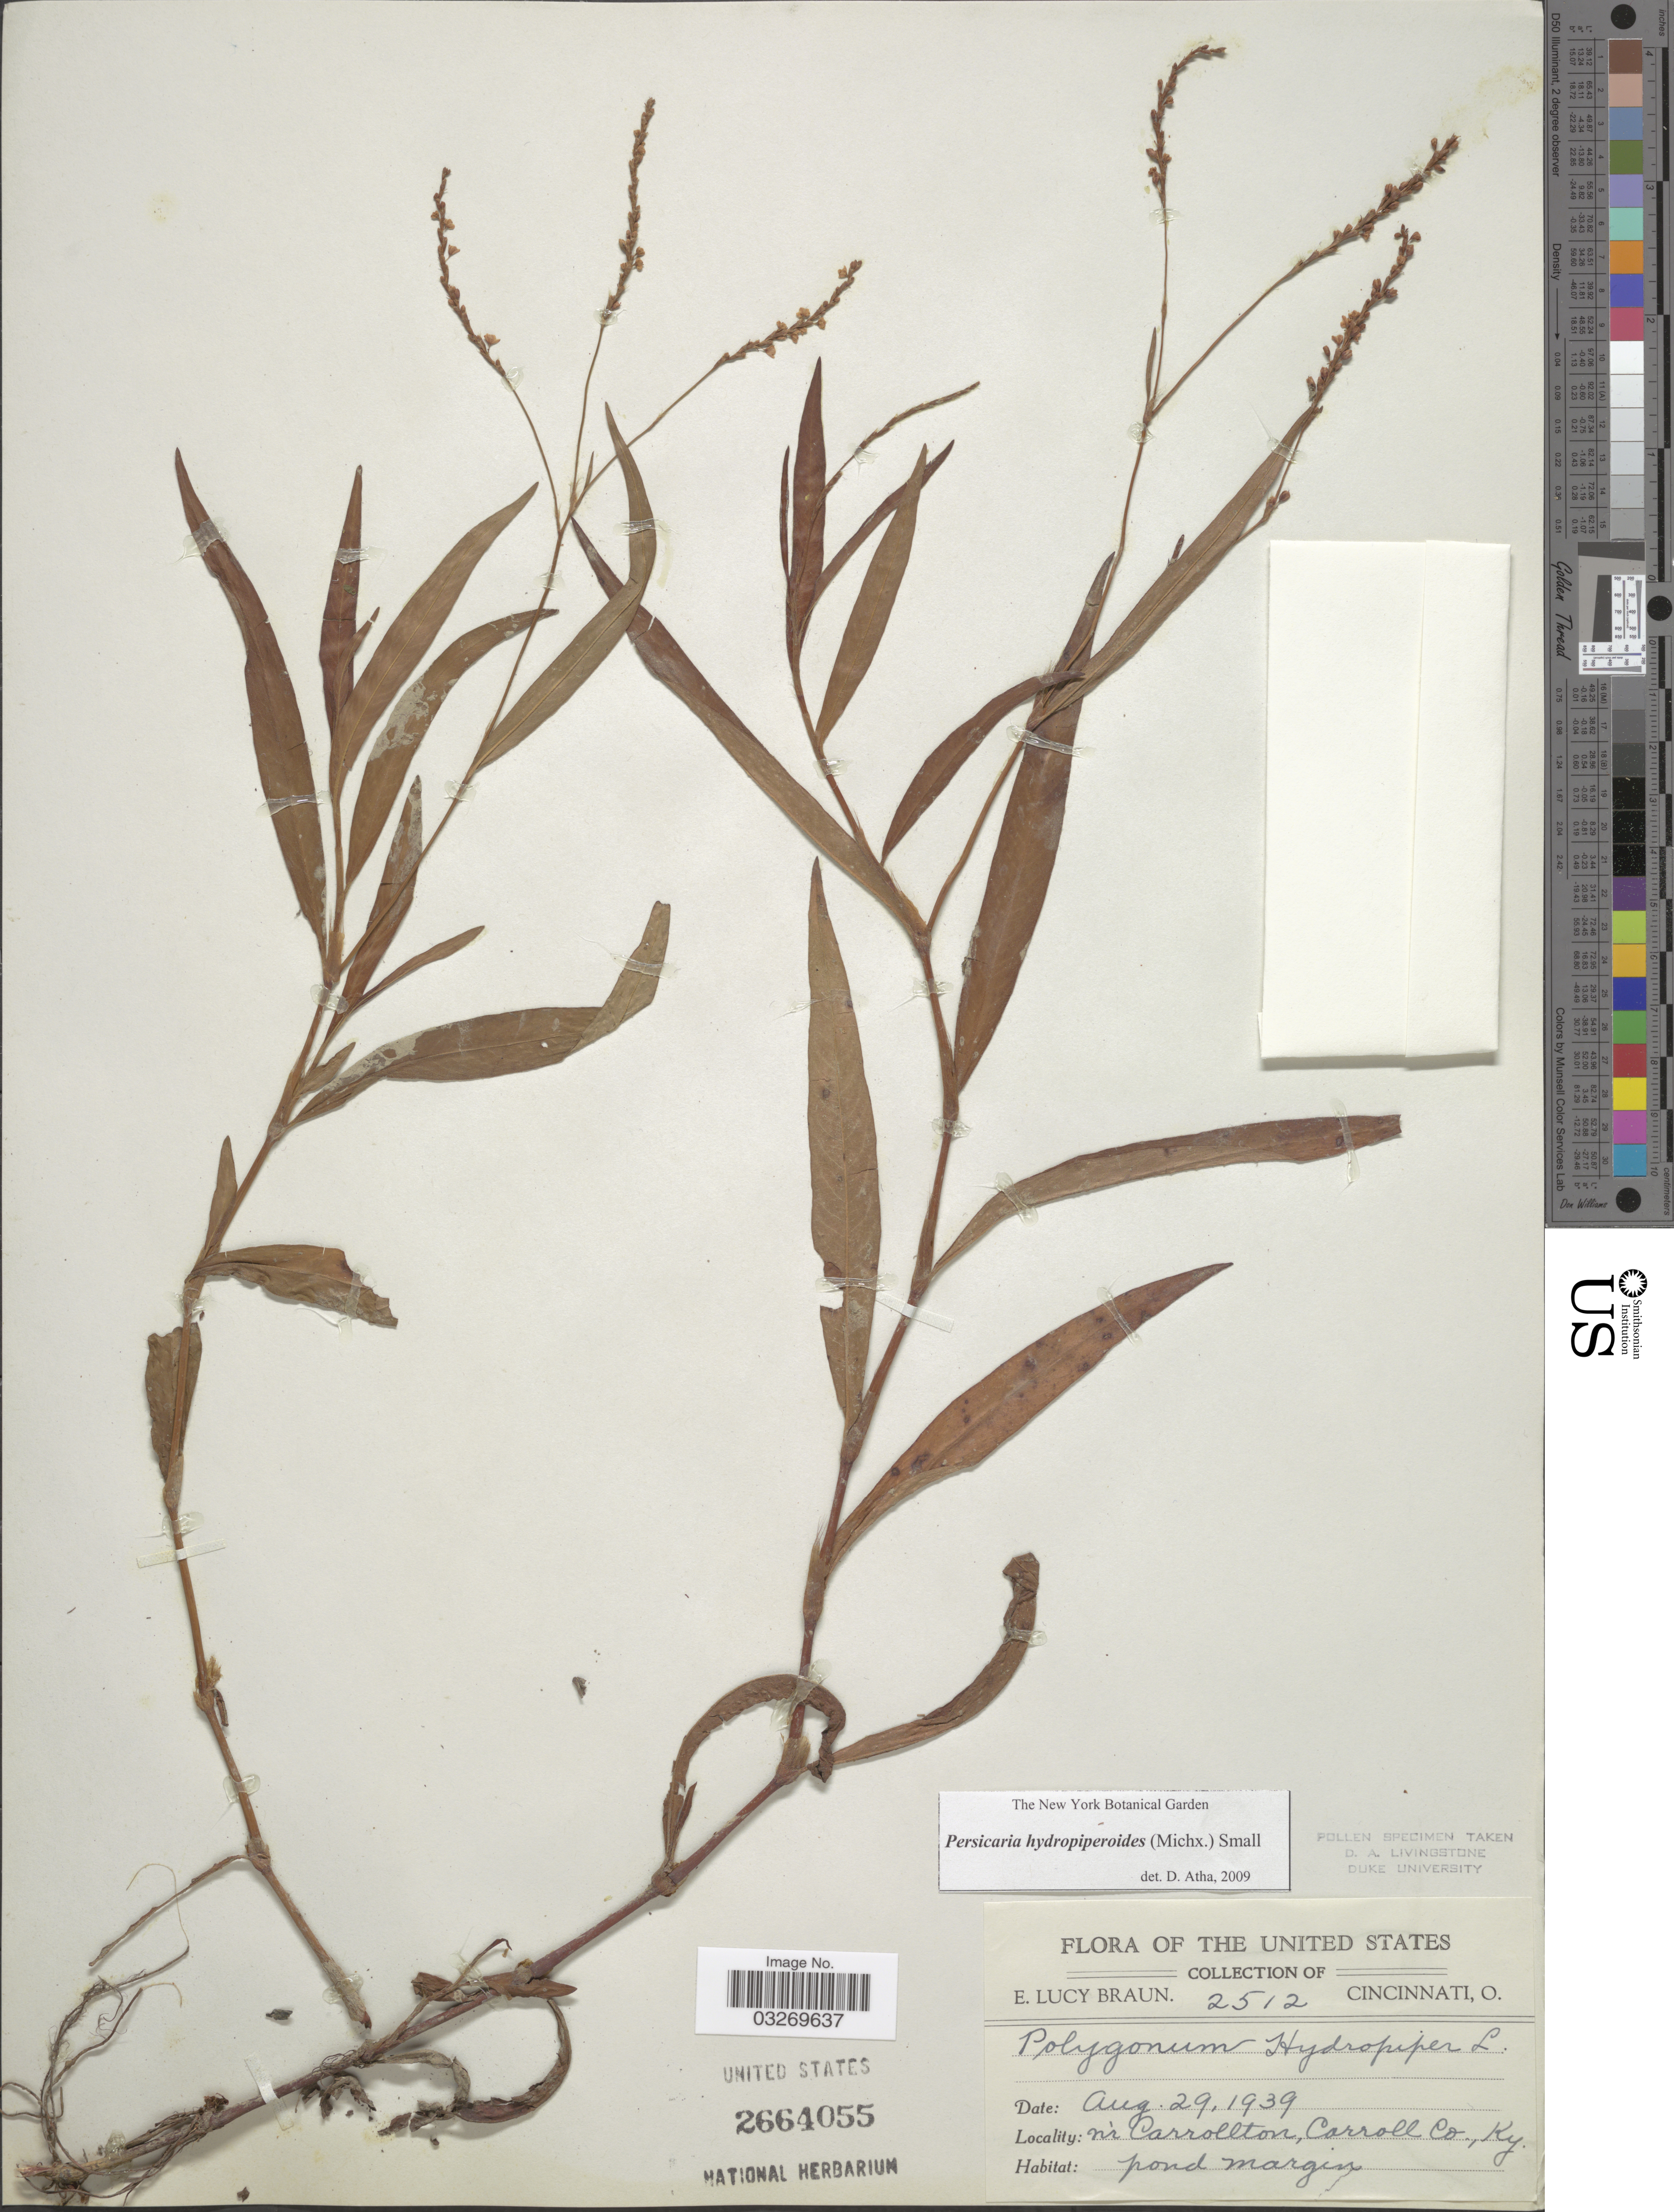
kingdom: Plantae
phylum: Tracheophyta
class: Magnoliopsida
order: Caryophyllales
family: Polygonaceae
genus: Polygonum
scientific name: Polygonum hydropiperoides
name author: Michx.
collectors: E. L. Braun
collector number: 2512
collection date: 1939-08-29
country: United States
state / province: Kentucky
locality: Nr Carrollton, Carroll Co.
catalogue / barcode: US 2664055